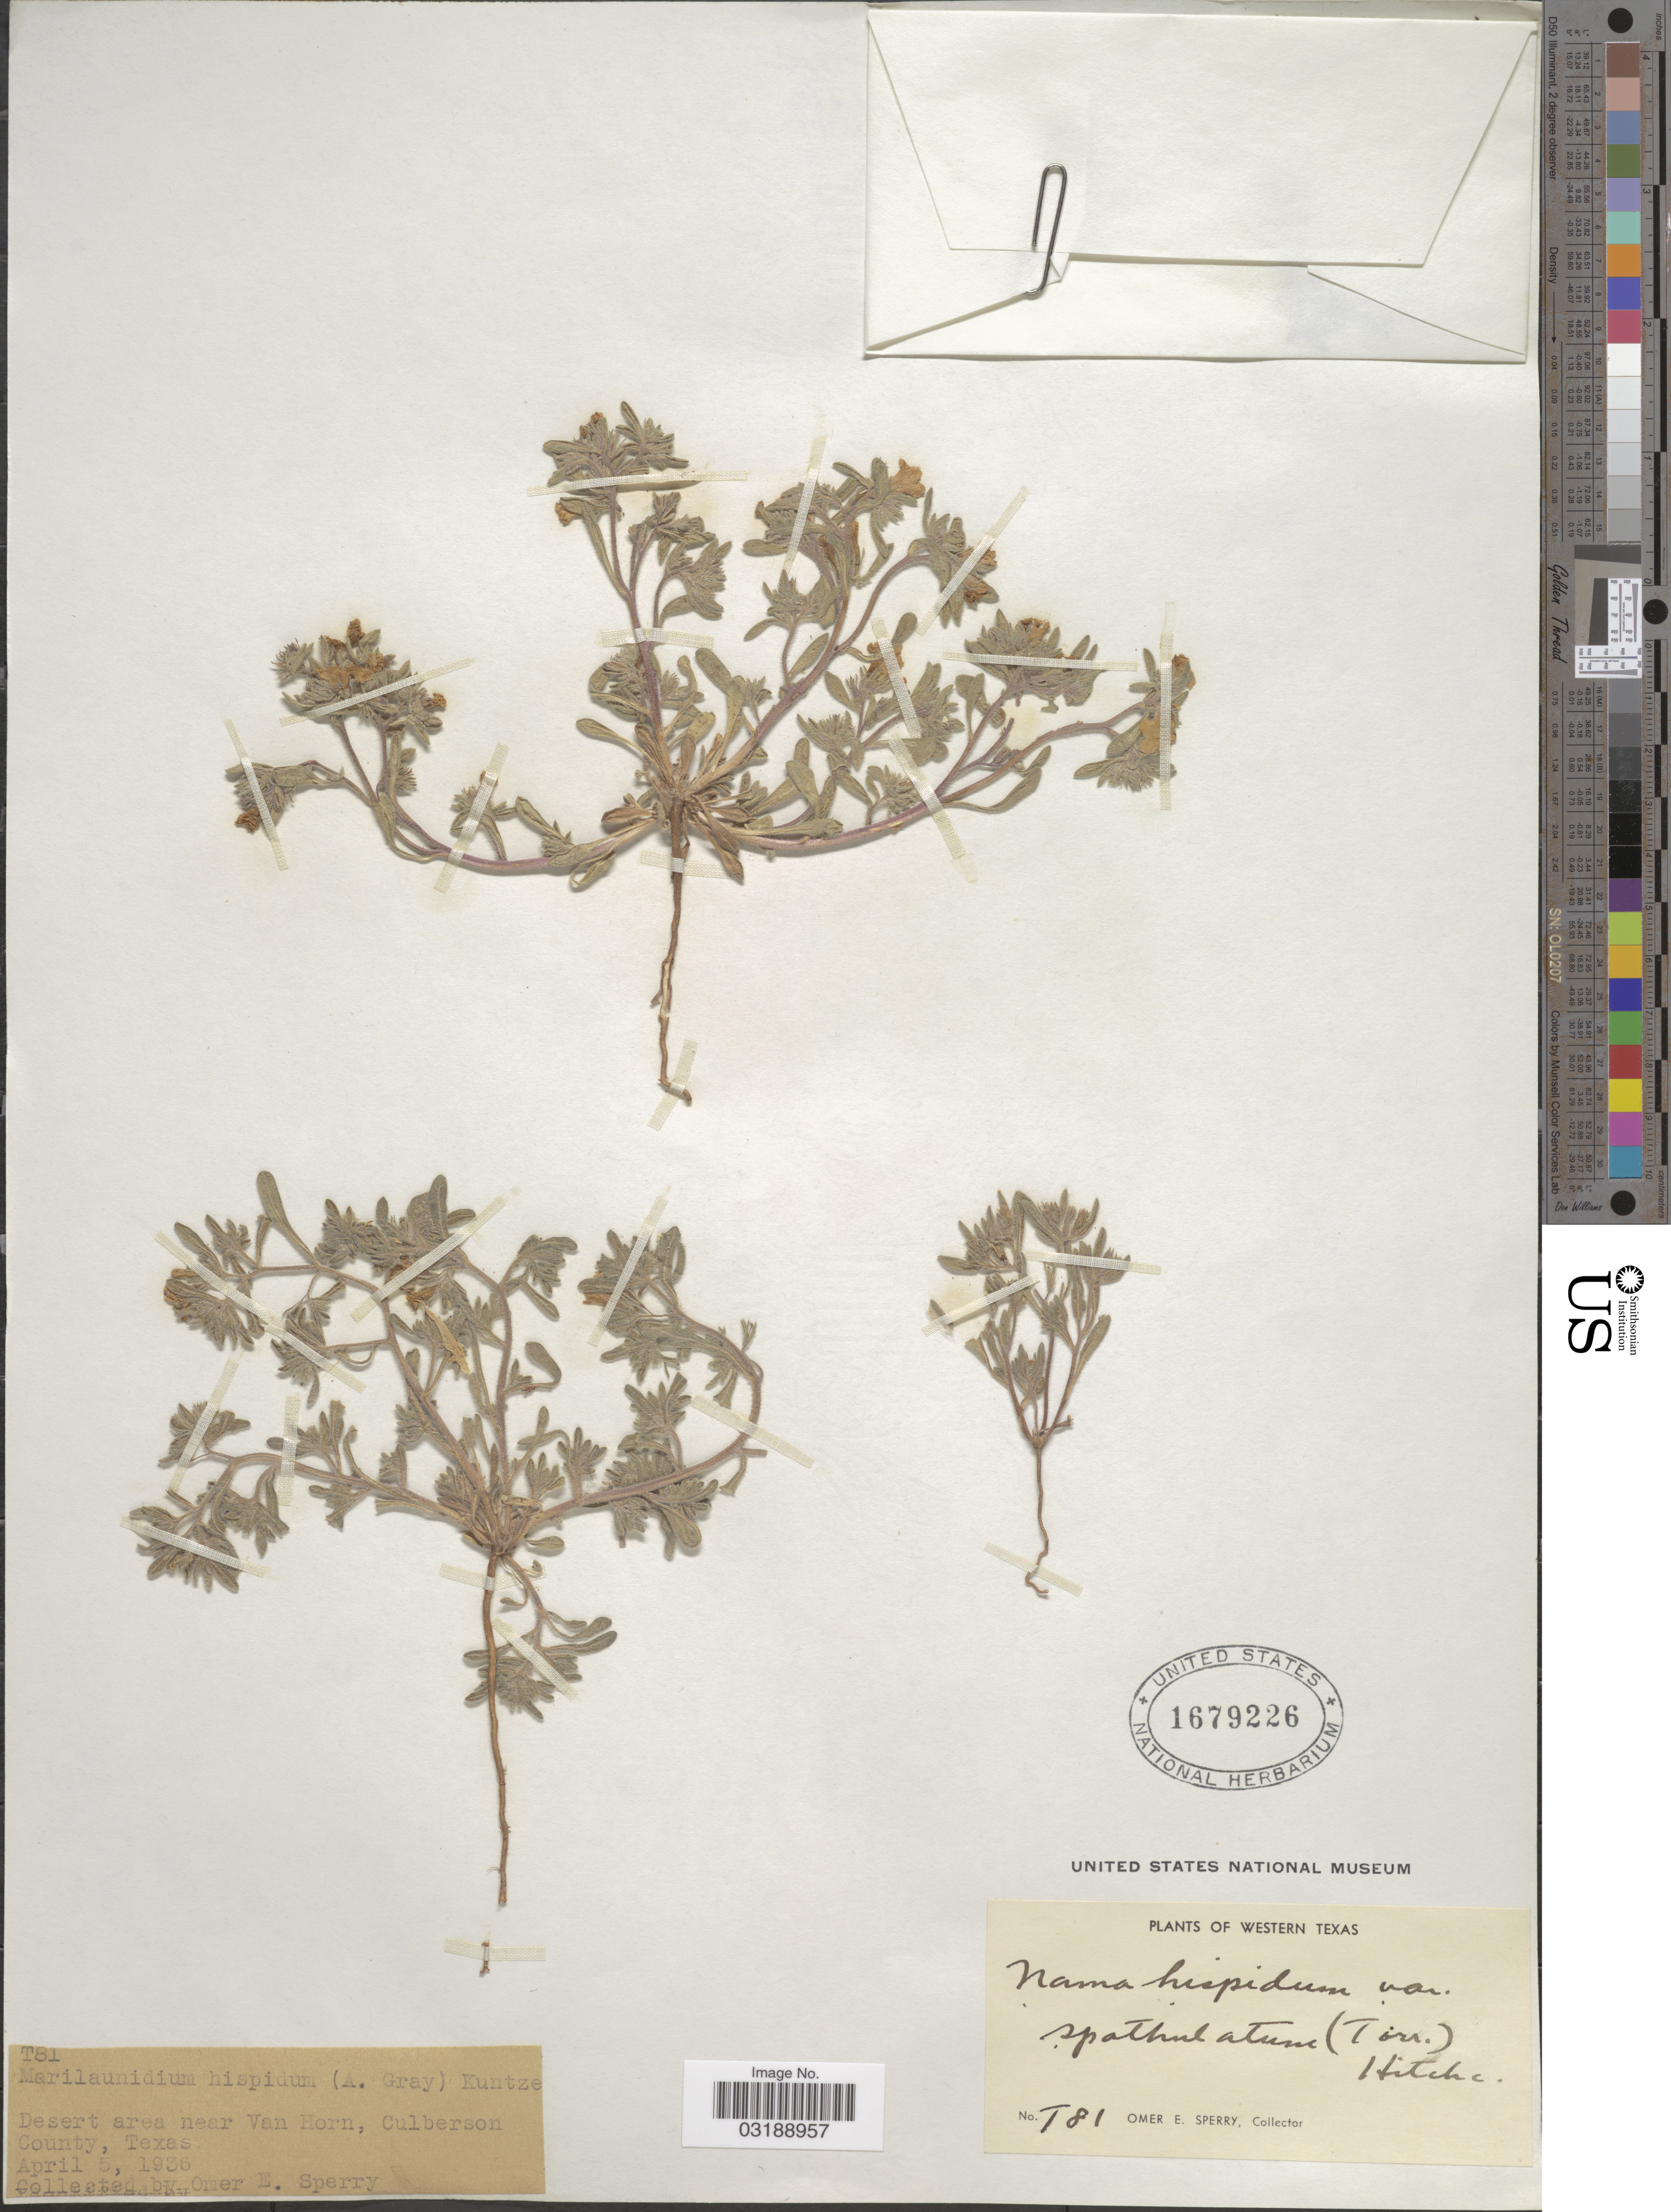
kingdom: Plantae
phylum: Tracheophyta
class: Magnoliopsida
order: Boraginales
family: Namaceae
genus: Nama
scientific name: Nama hispida var. spathulatum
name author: (Torr.) C.L. Hitchc.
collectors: O. E. Sperry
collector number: T81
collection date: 1936-04-05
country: United States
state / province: Texas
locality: Desert area near Van Horn, Culberson County.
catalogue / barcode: US 1679226